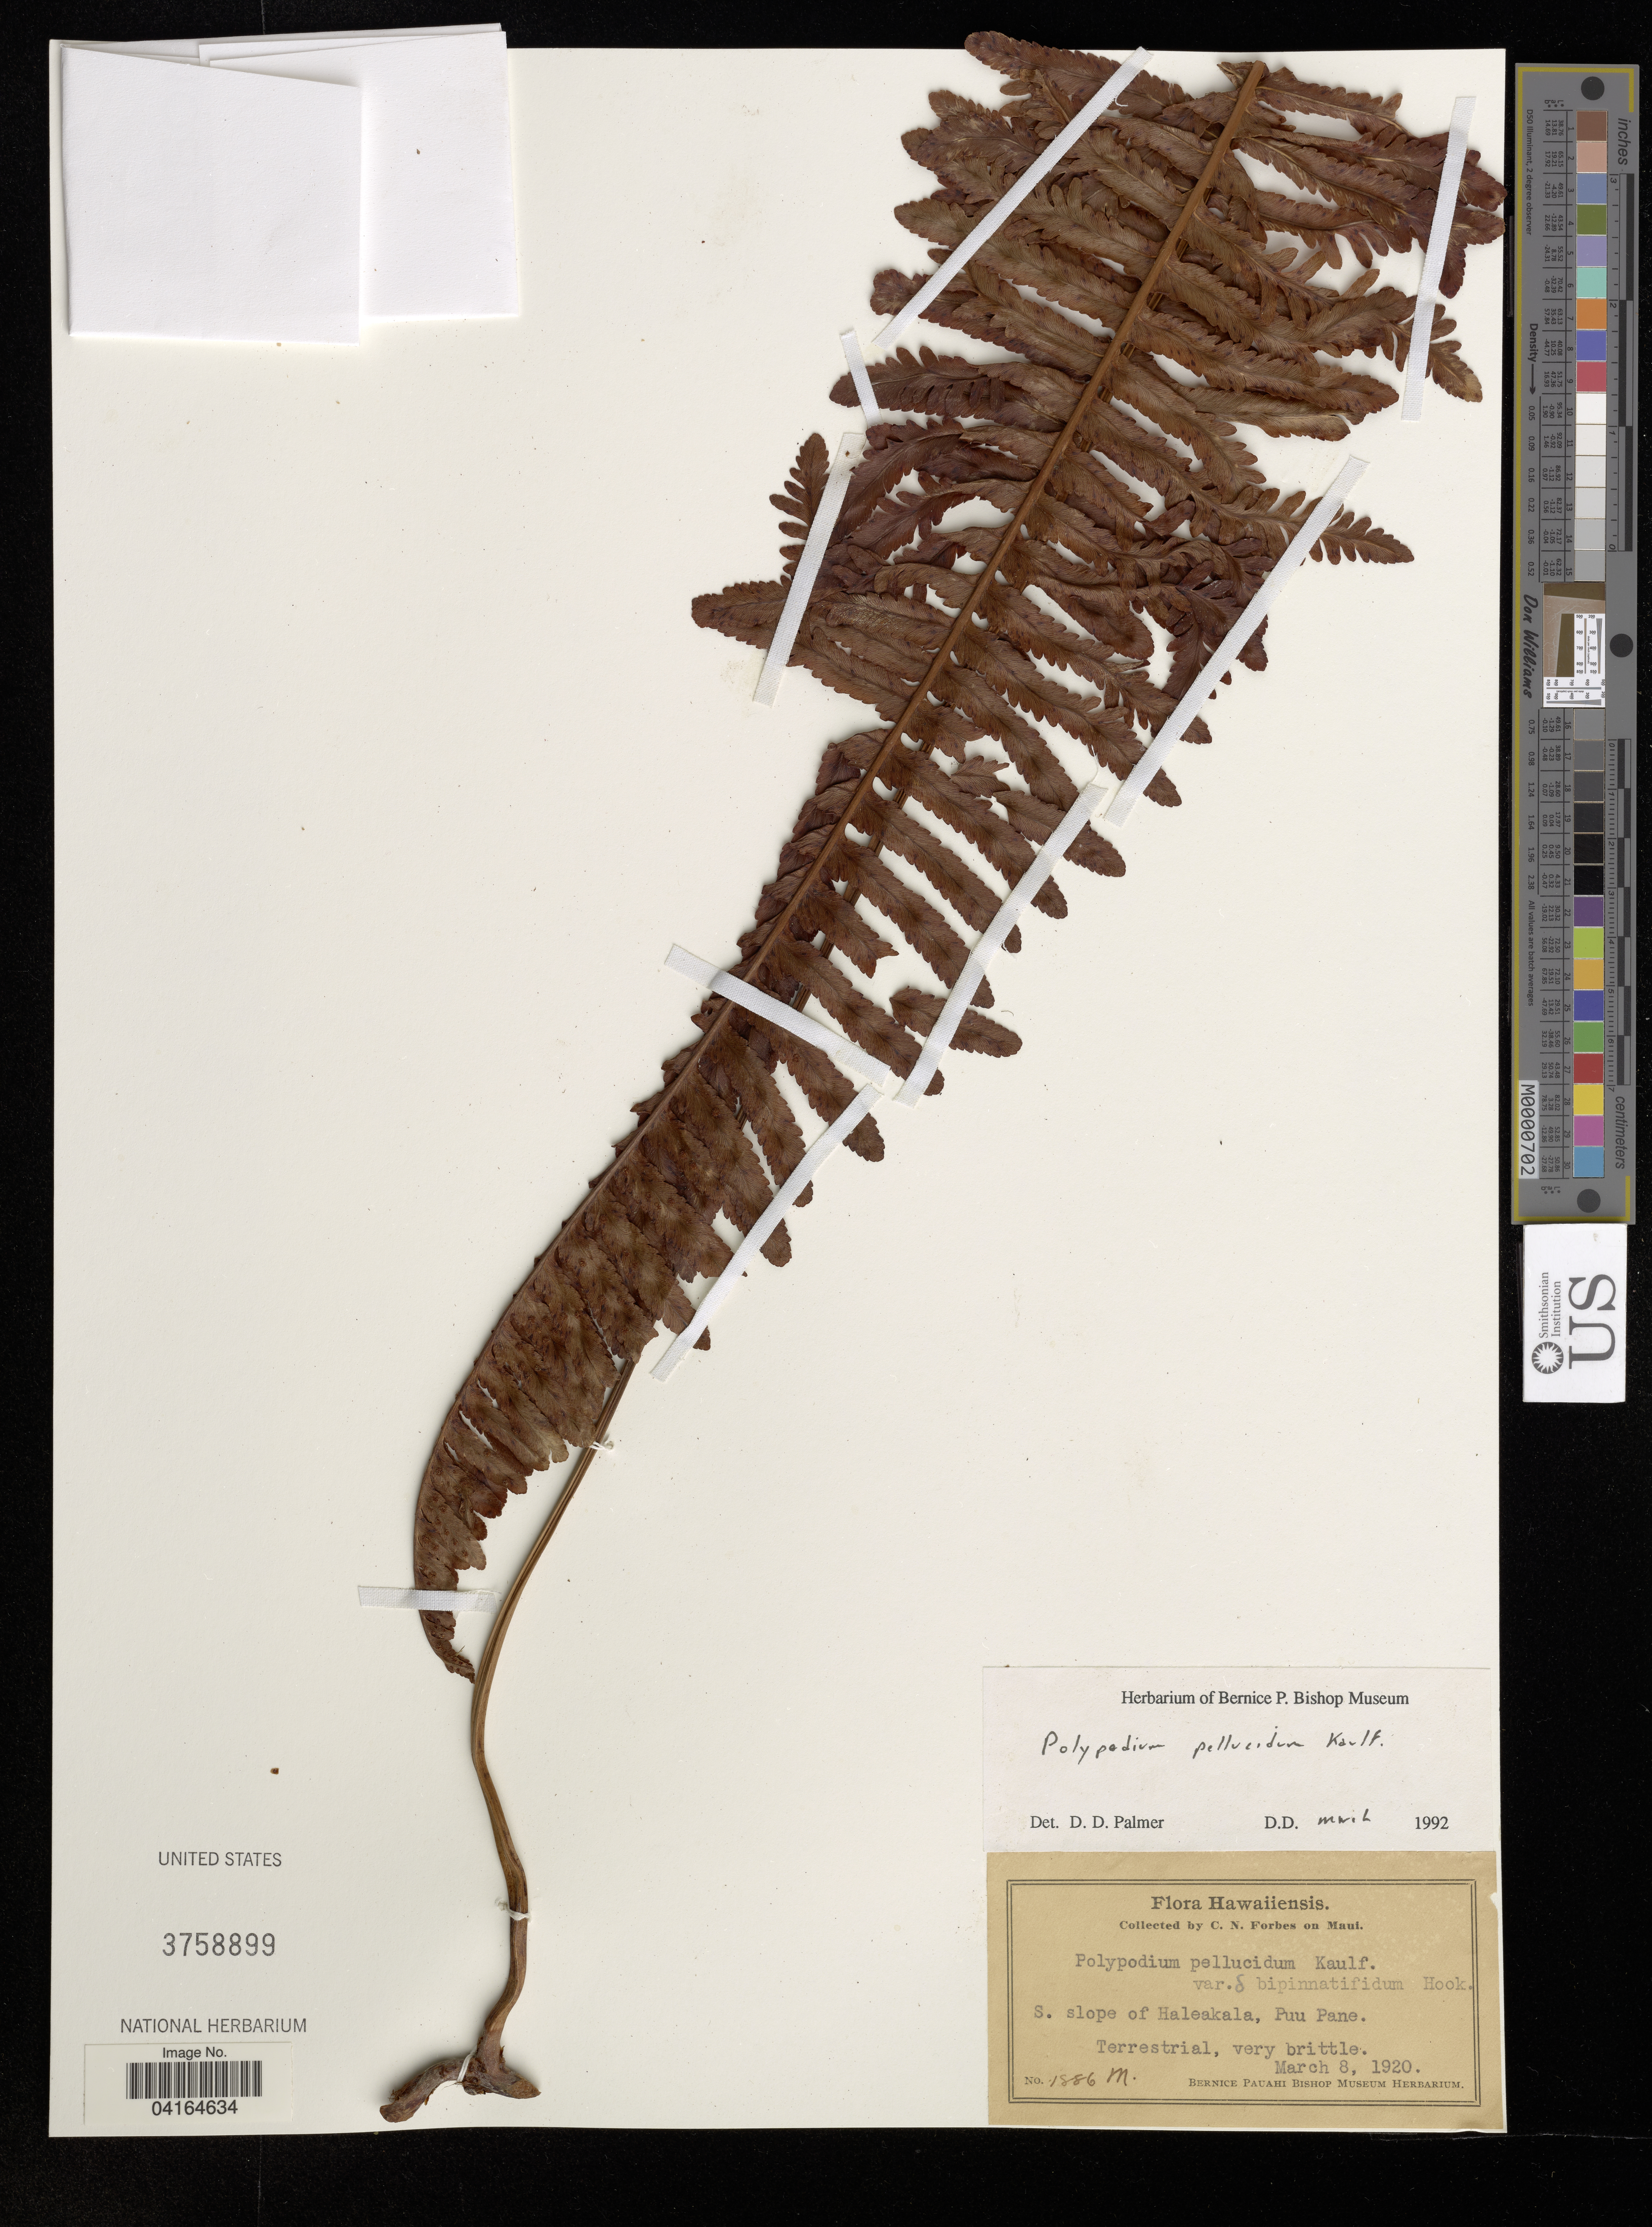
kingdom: Plantae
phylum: Tracheophyta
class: Polypodiopsida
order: Polypodiales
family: Polypodiaceae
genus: Polypodium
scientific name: Polypodium pellucidum var. acuminatum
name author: D.D. Palmer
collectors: C. N. Forbes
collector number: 1886 M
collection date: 1920-03-08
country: United States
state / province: Hawaii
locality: S. slope of Haleakala, Puu Pane.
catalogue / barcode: US 3758899